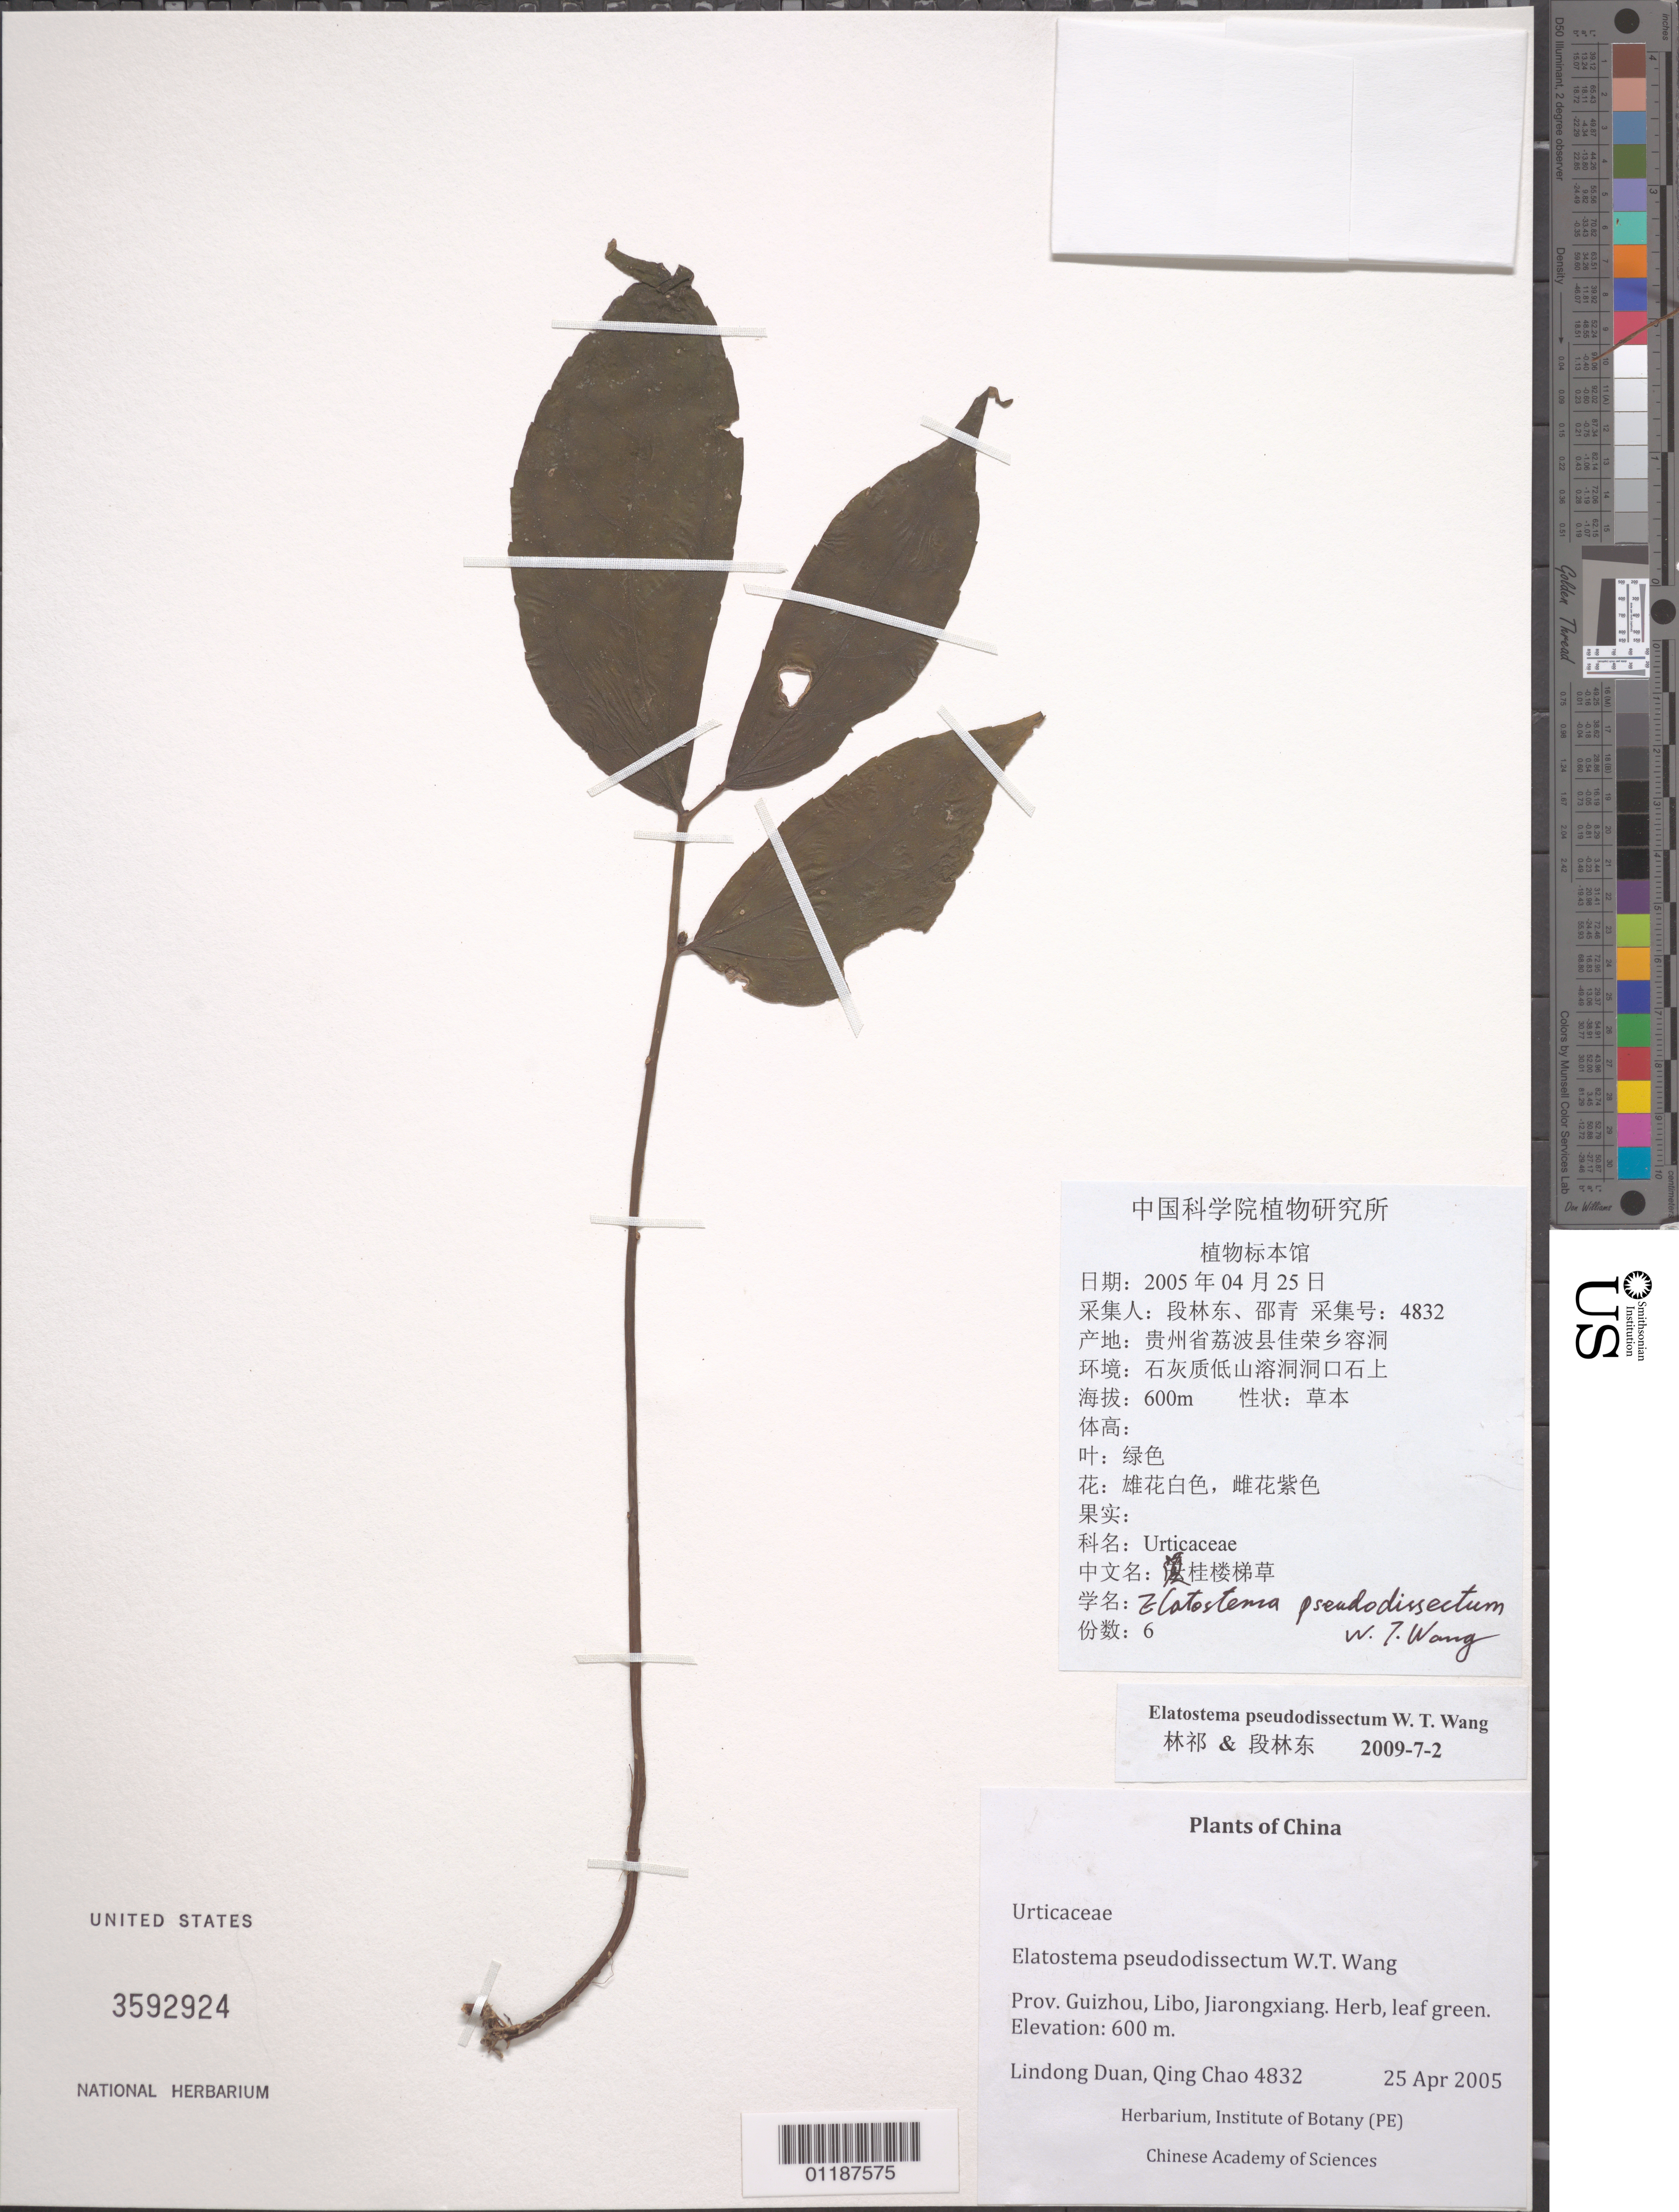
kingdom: Plantae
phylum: Tracheophyta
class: Magnoliopsida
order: Rosales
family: Urticaceae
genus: Elatostema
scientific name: Elatostema pseudodissectum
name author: W.T. Wang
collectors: L. Duan & Q. Chao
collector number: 4832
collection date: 2005-04-25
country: China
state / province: Guizhou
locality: Libo, Jiarongxiang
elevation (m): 600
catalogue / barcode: US 3592924